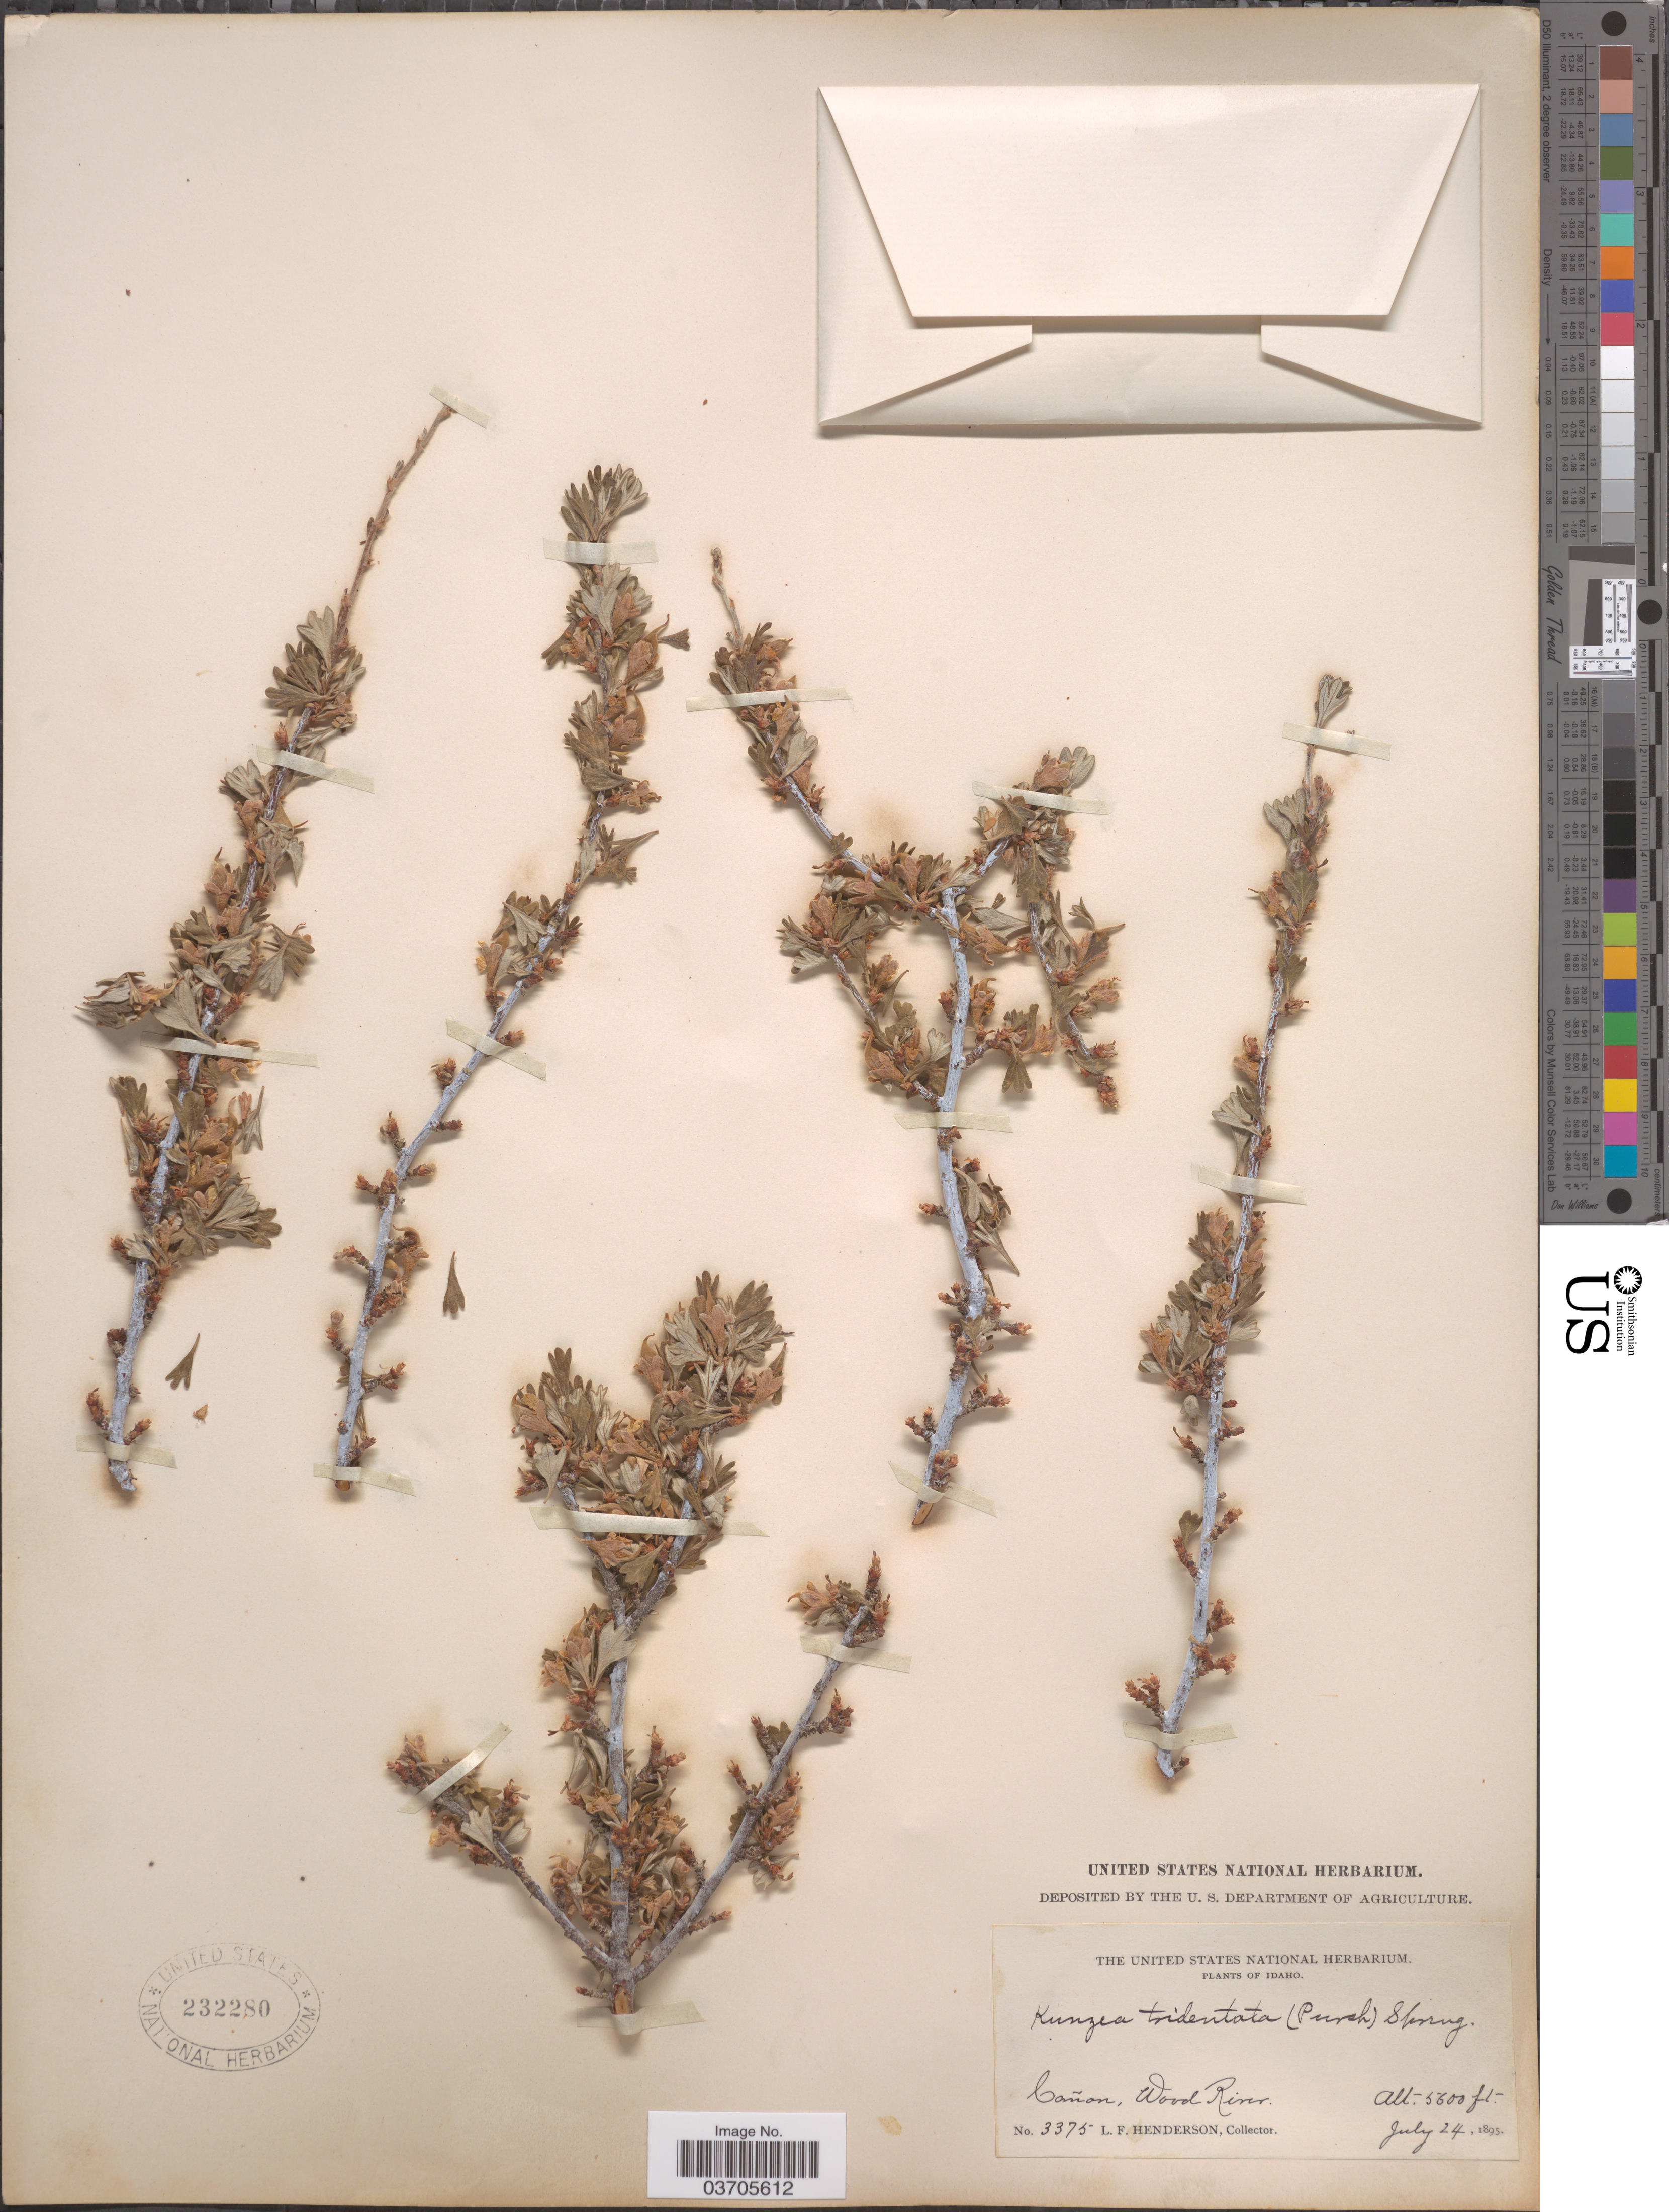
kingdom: Plantae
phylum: Tracheophyta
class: Magnoliopsida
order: Rosales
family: Rosaceae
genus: Purshia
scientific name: Purshia tridentata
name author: (Pursh) DC.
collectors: L. Henderson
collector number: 3375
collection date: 1895-07-24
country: United States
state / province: Idaho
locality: Cañon, Wood River.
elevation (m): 1707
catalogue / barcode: US 232280